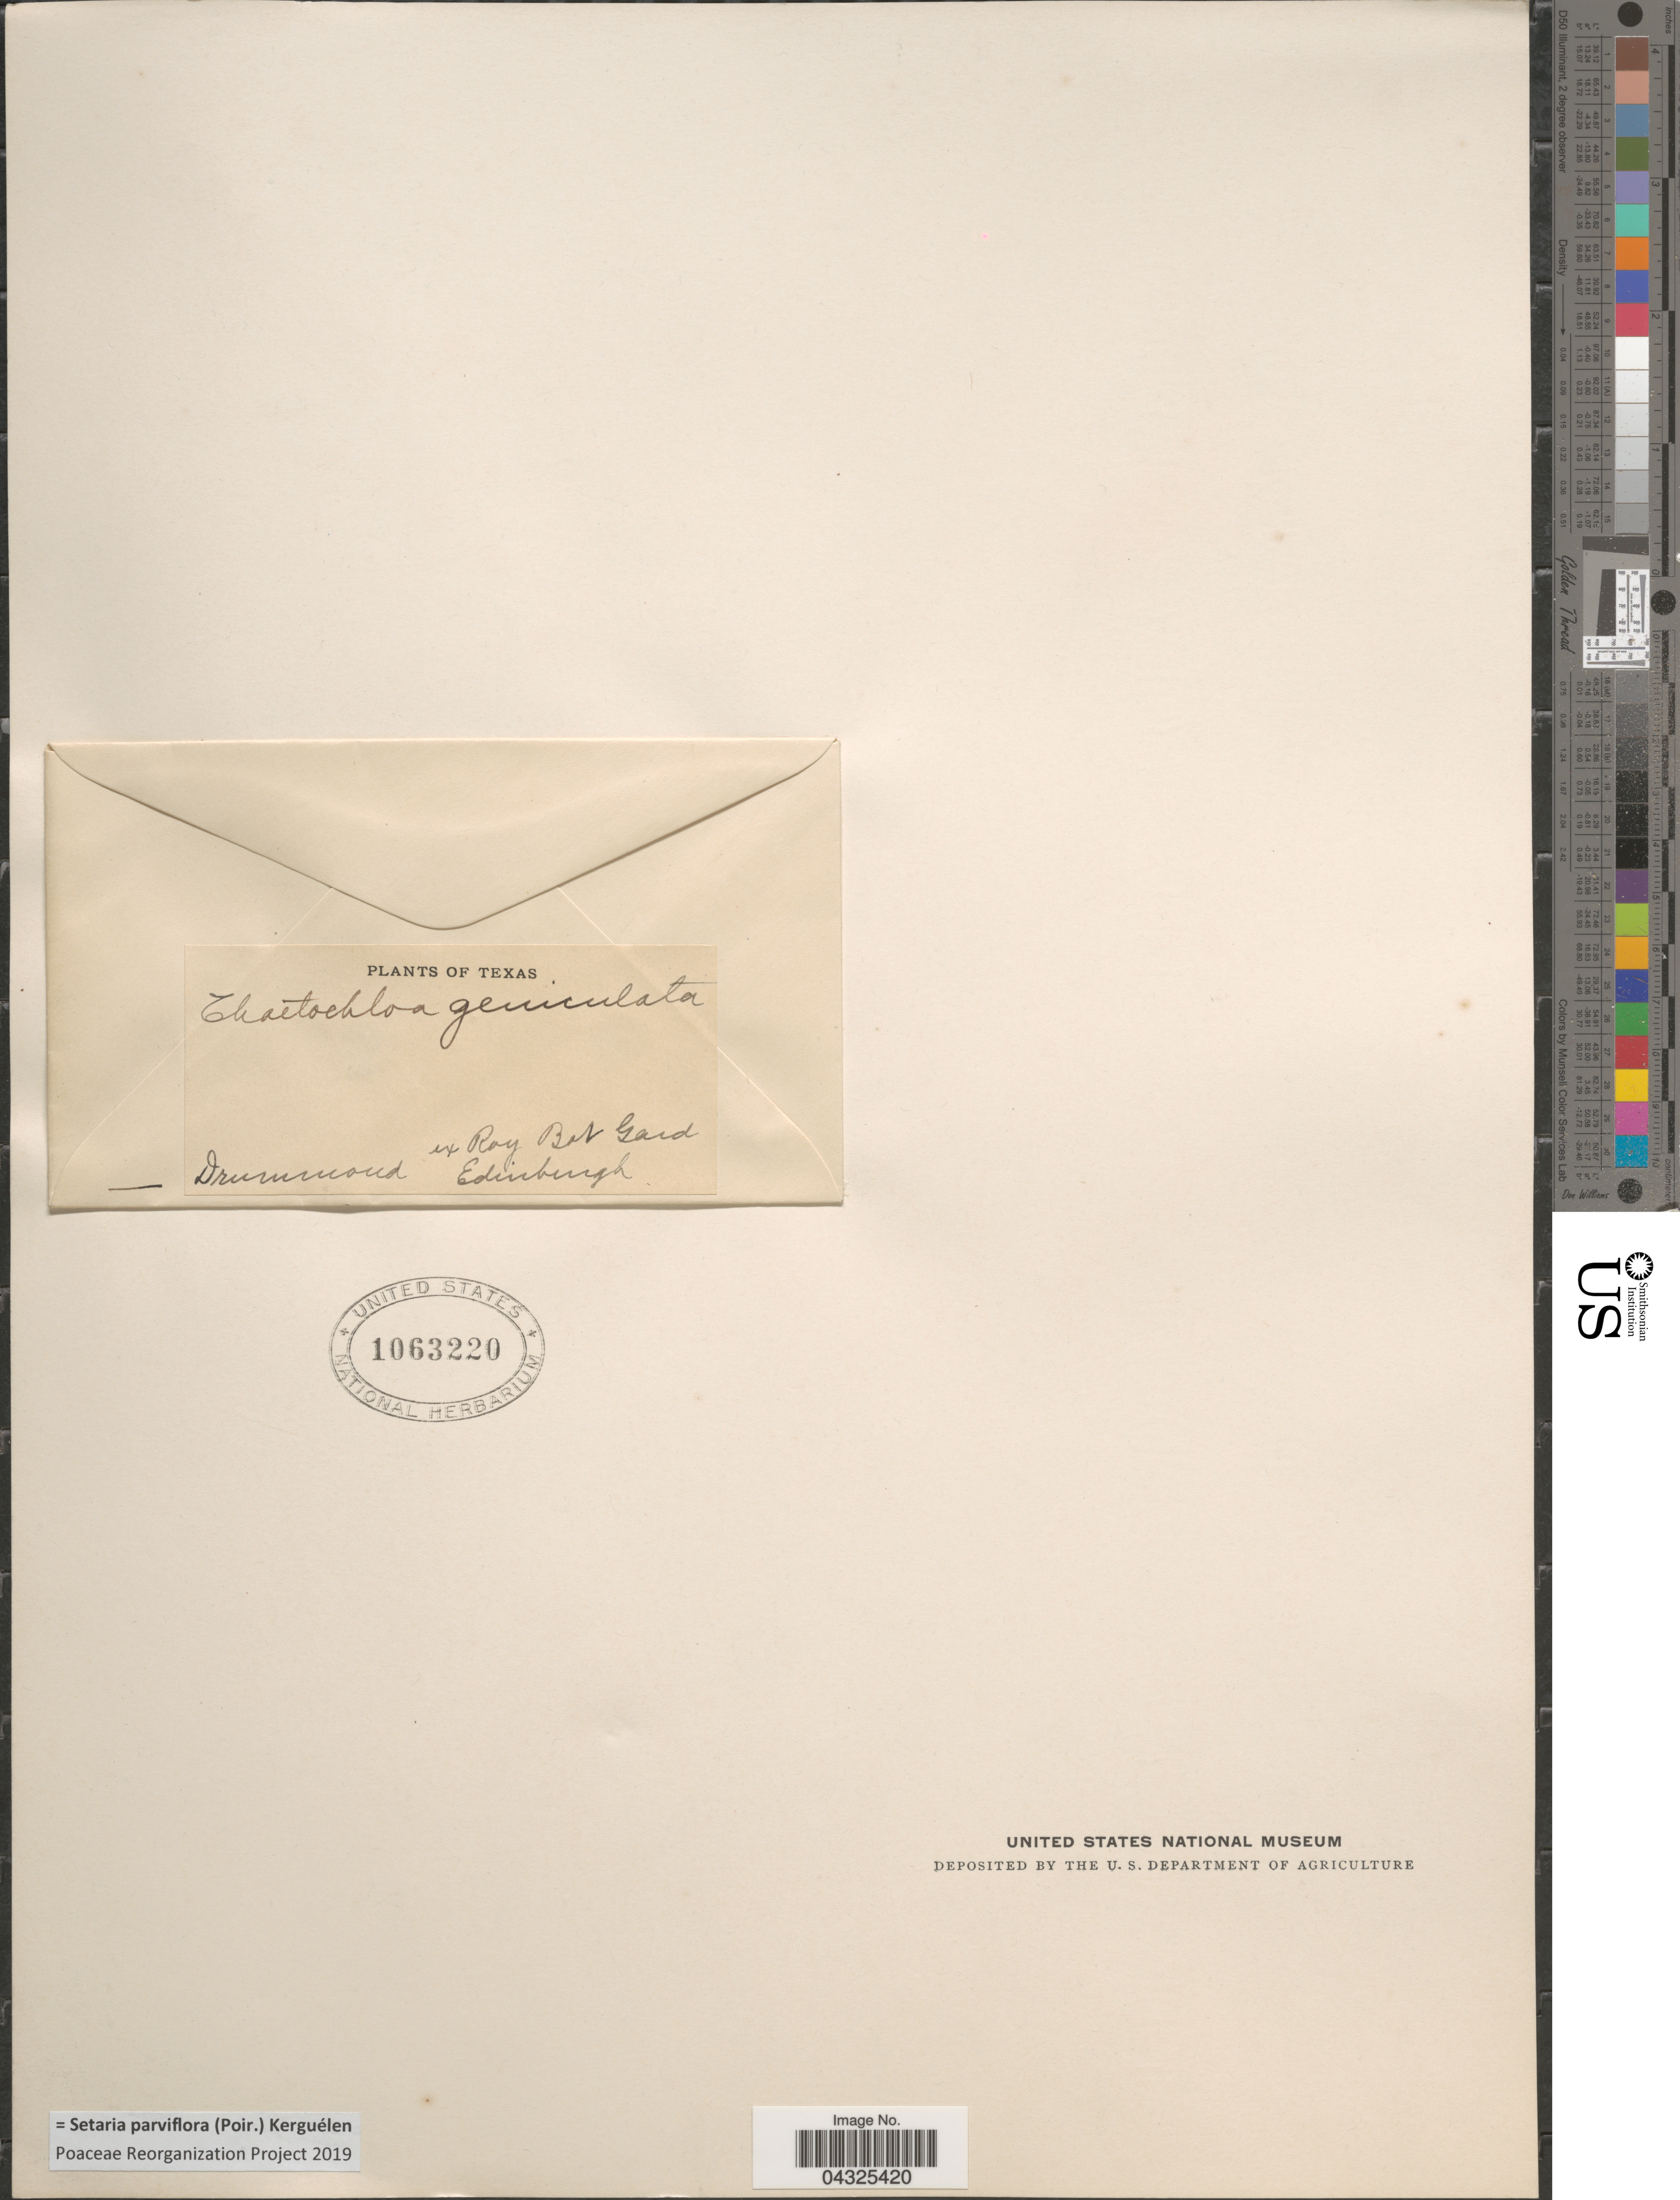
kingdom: Plantae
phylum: Tracheophyta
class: Liliopsida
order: Poales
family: Poaceae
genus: Setaria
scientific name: Setaria parviflora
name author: (Poir.) Kerguélen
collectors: -. Drummond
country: United States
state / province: Texas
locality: Edinburgh.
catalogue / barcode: US 1063220